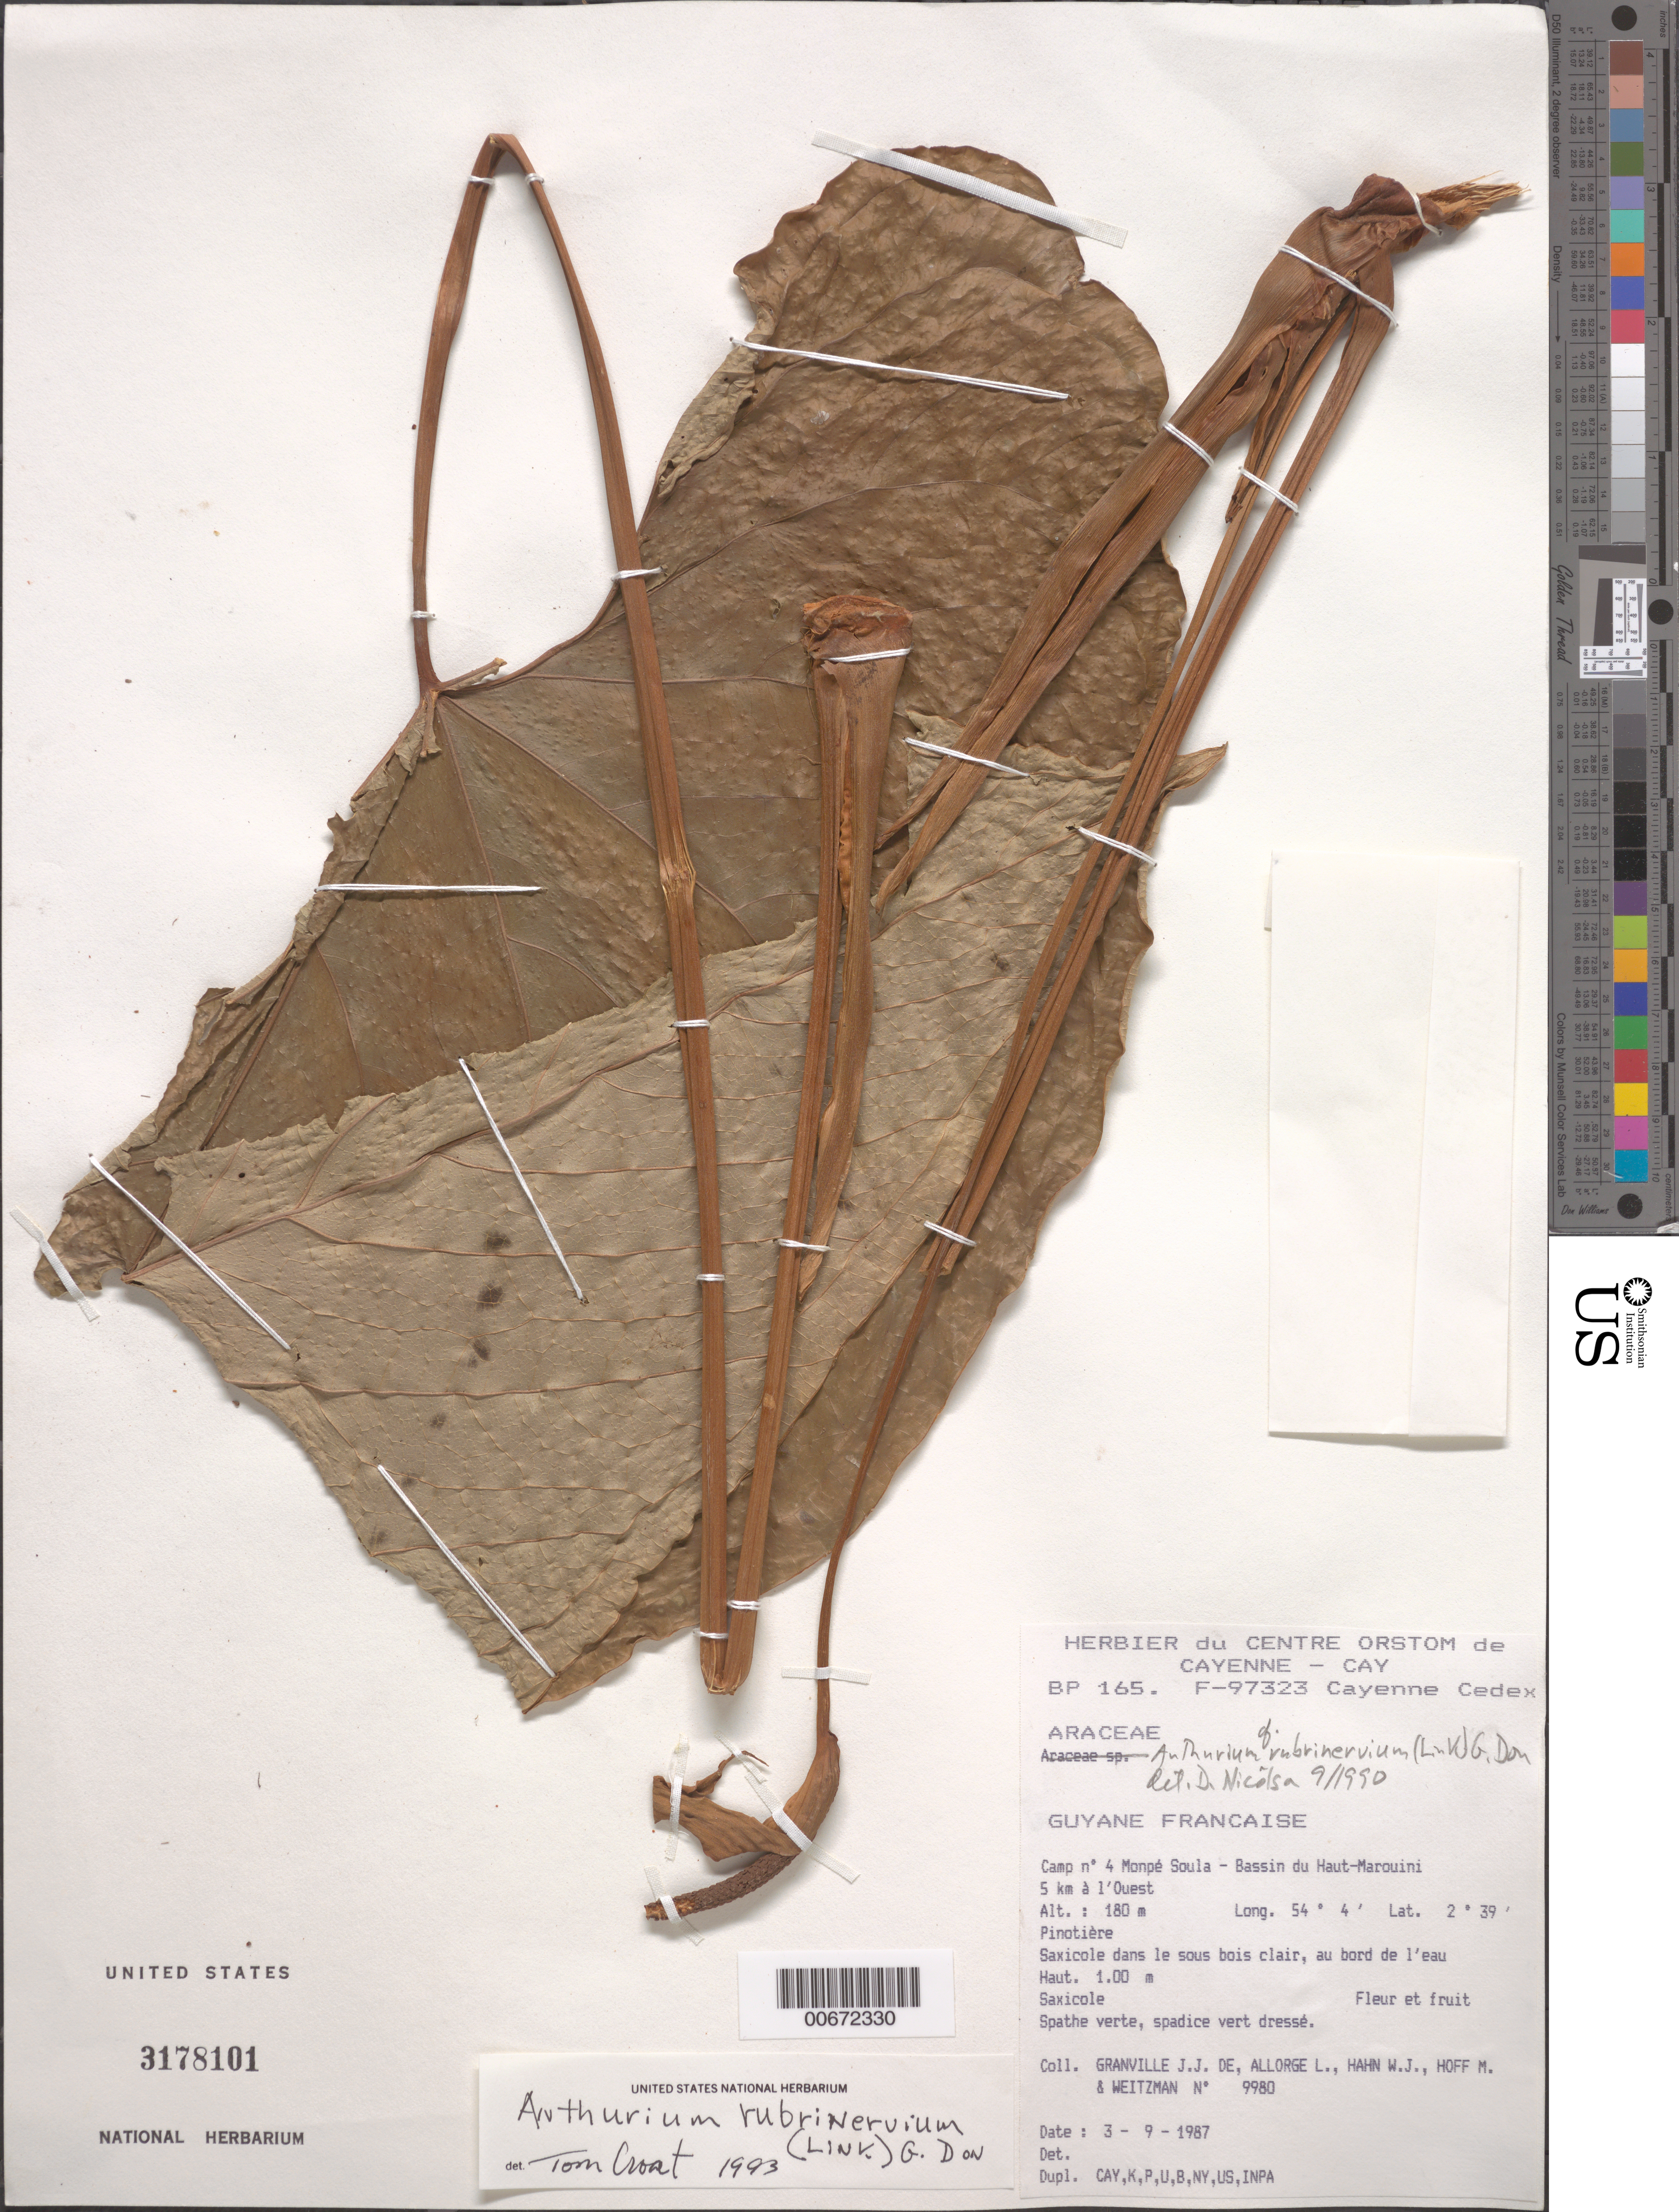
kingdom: Plantae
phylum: Tracheophyta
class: Liliopsida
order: Alismatales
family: Araceae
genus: Anthurium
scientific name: Anthurium rubrinervium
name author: (Link) G. Don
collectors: J.-J. de Granville, L. Allorge, W. J. Hahn, M. Hoff & Weitzman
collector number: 9980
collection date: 1987-09-03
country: French Guiana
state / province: Cayenne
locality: Guyane Francaise. Camp n° 4 Monpé Soula - Bassin du Haut-Marouini 5 km à l'Ouest.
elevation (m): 180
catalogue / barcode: US 3178101